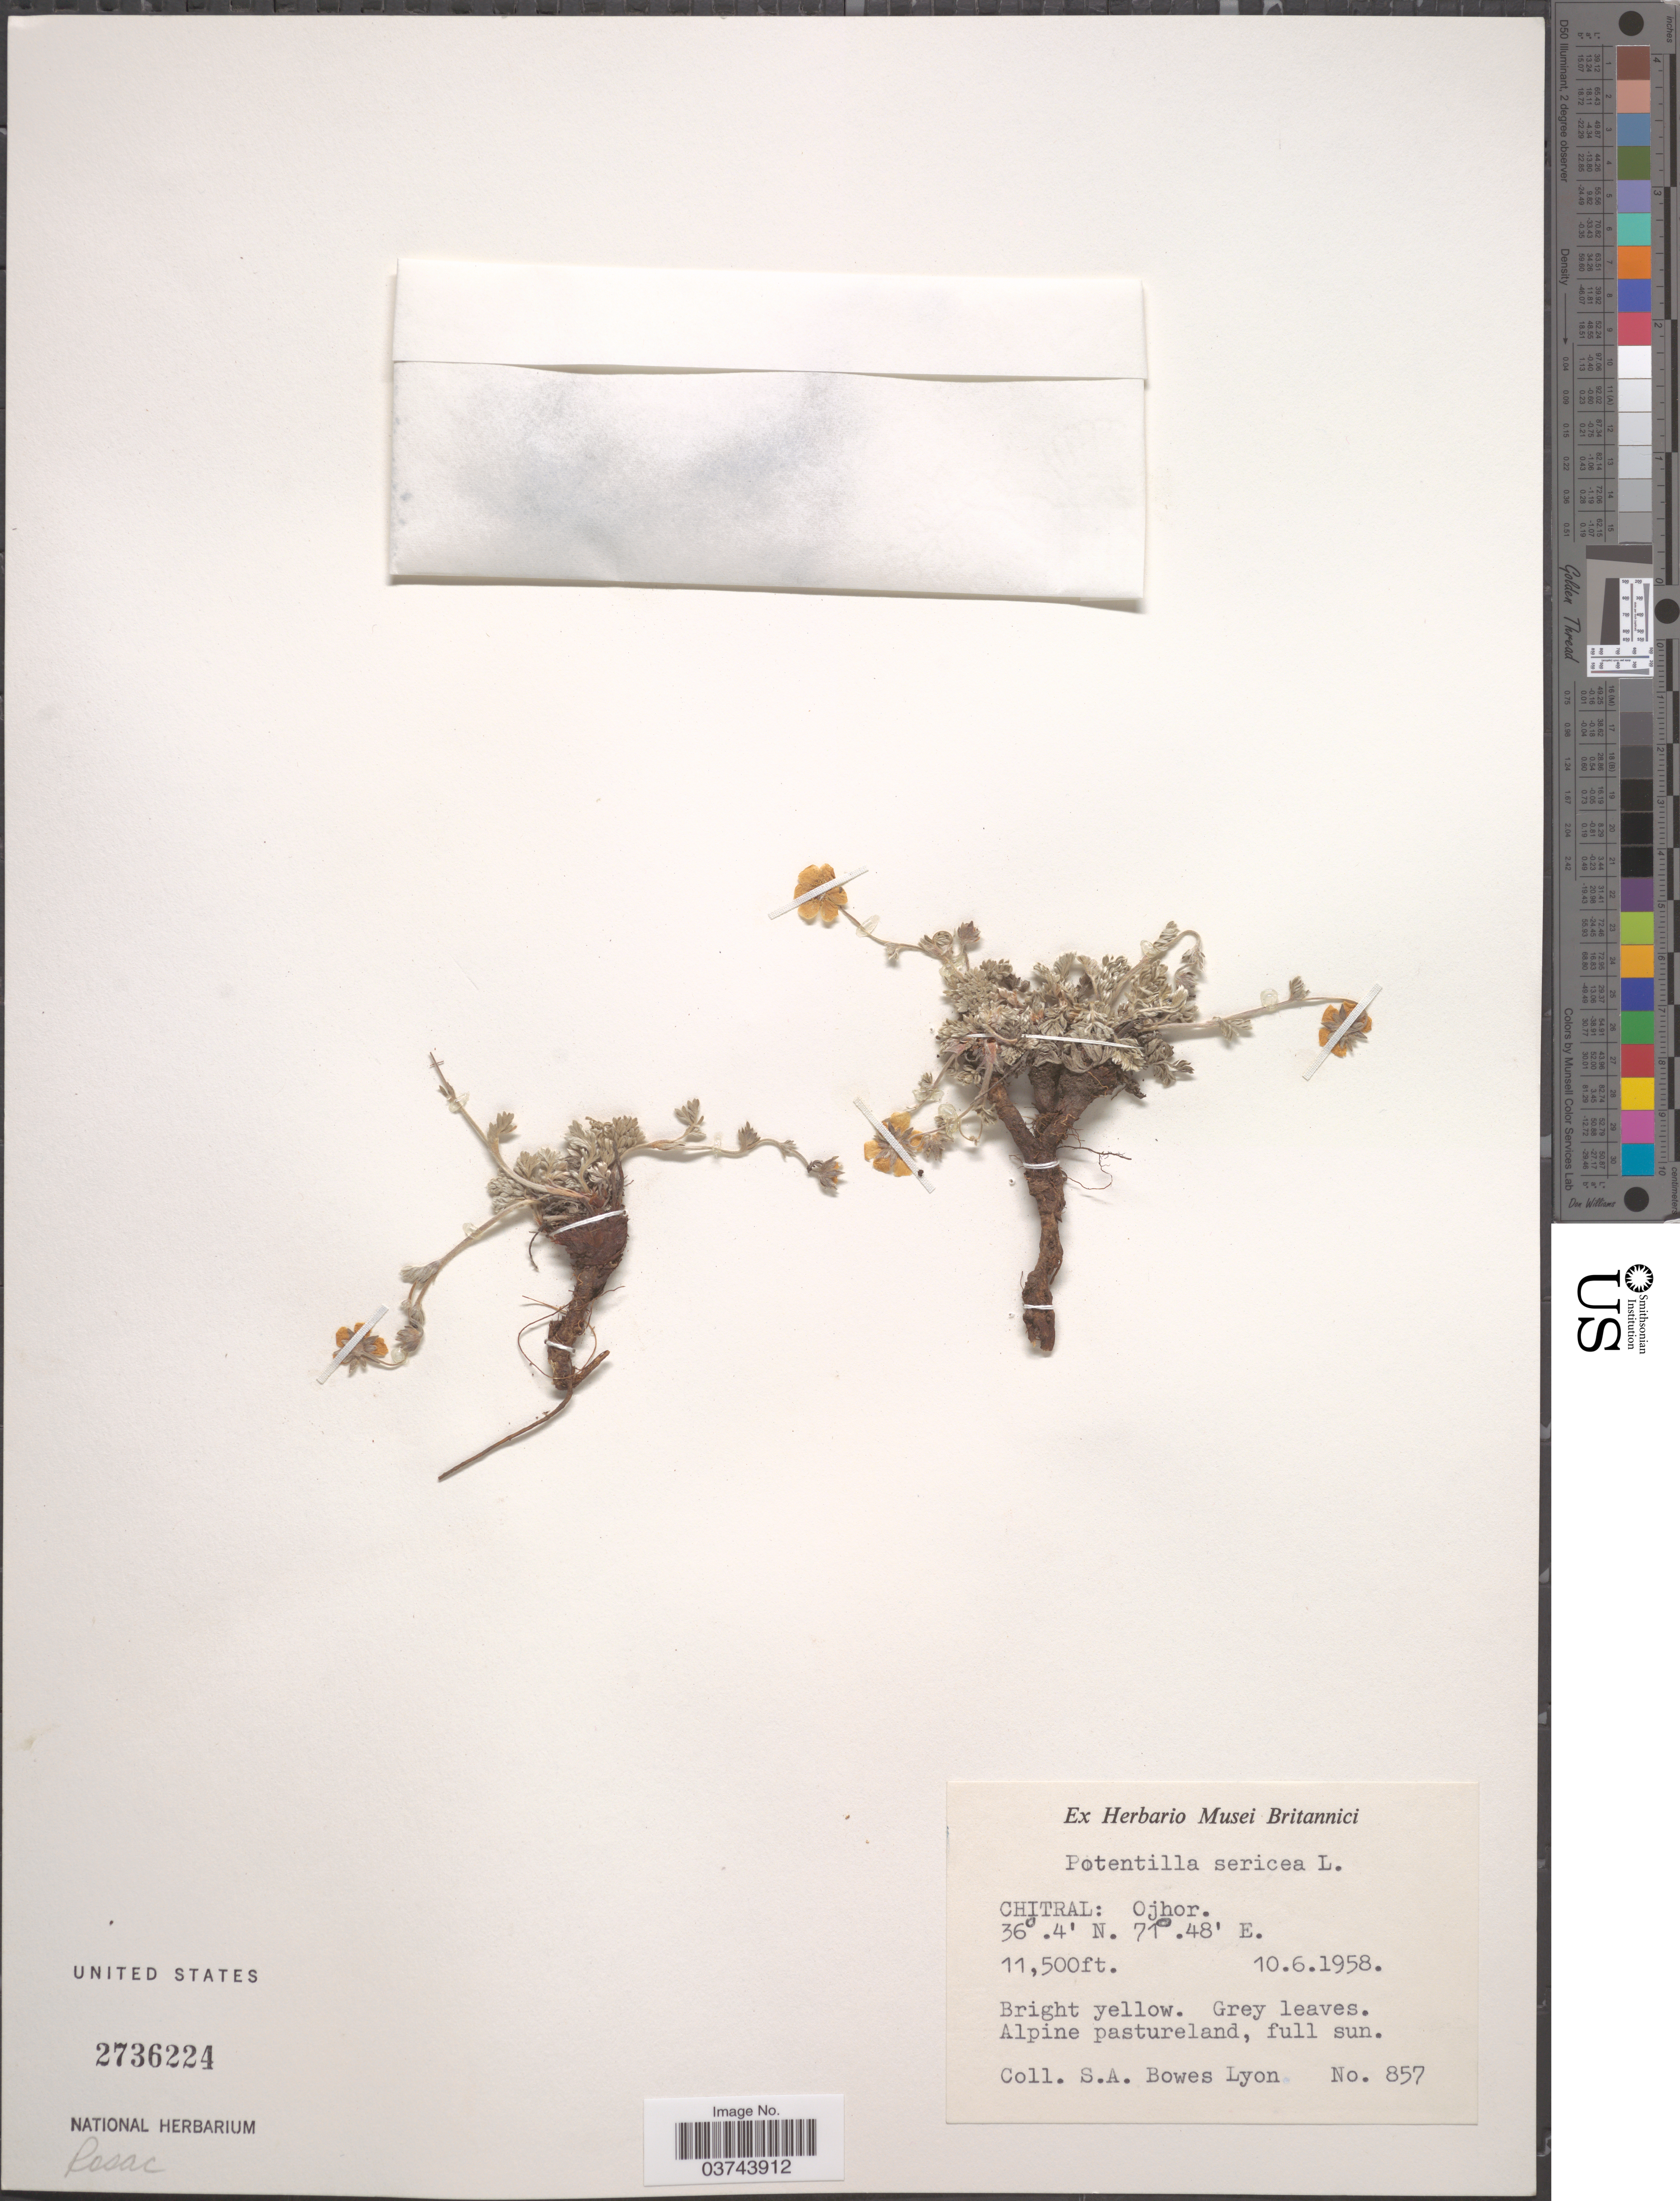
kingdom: Plantae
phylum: Tracheophyta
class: Magnoliopsida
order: Rosales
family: Rosaceae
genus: Potentilla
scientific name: Potentilla sericea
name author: L.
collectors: S. Bowes Lyon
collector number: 857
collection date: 1958-06-10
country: Pakistan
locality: Chitral: Ojhor.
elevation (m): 3505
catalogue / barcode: US 2736224